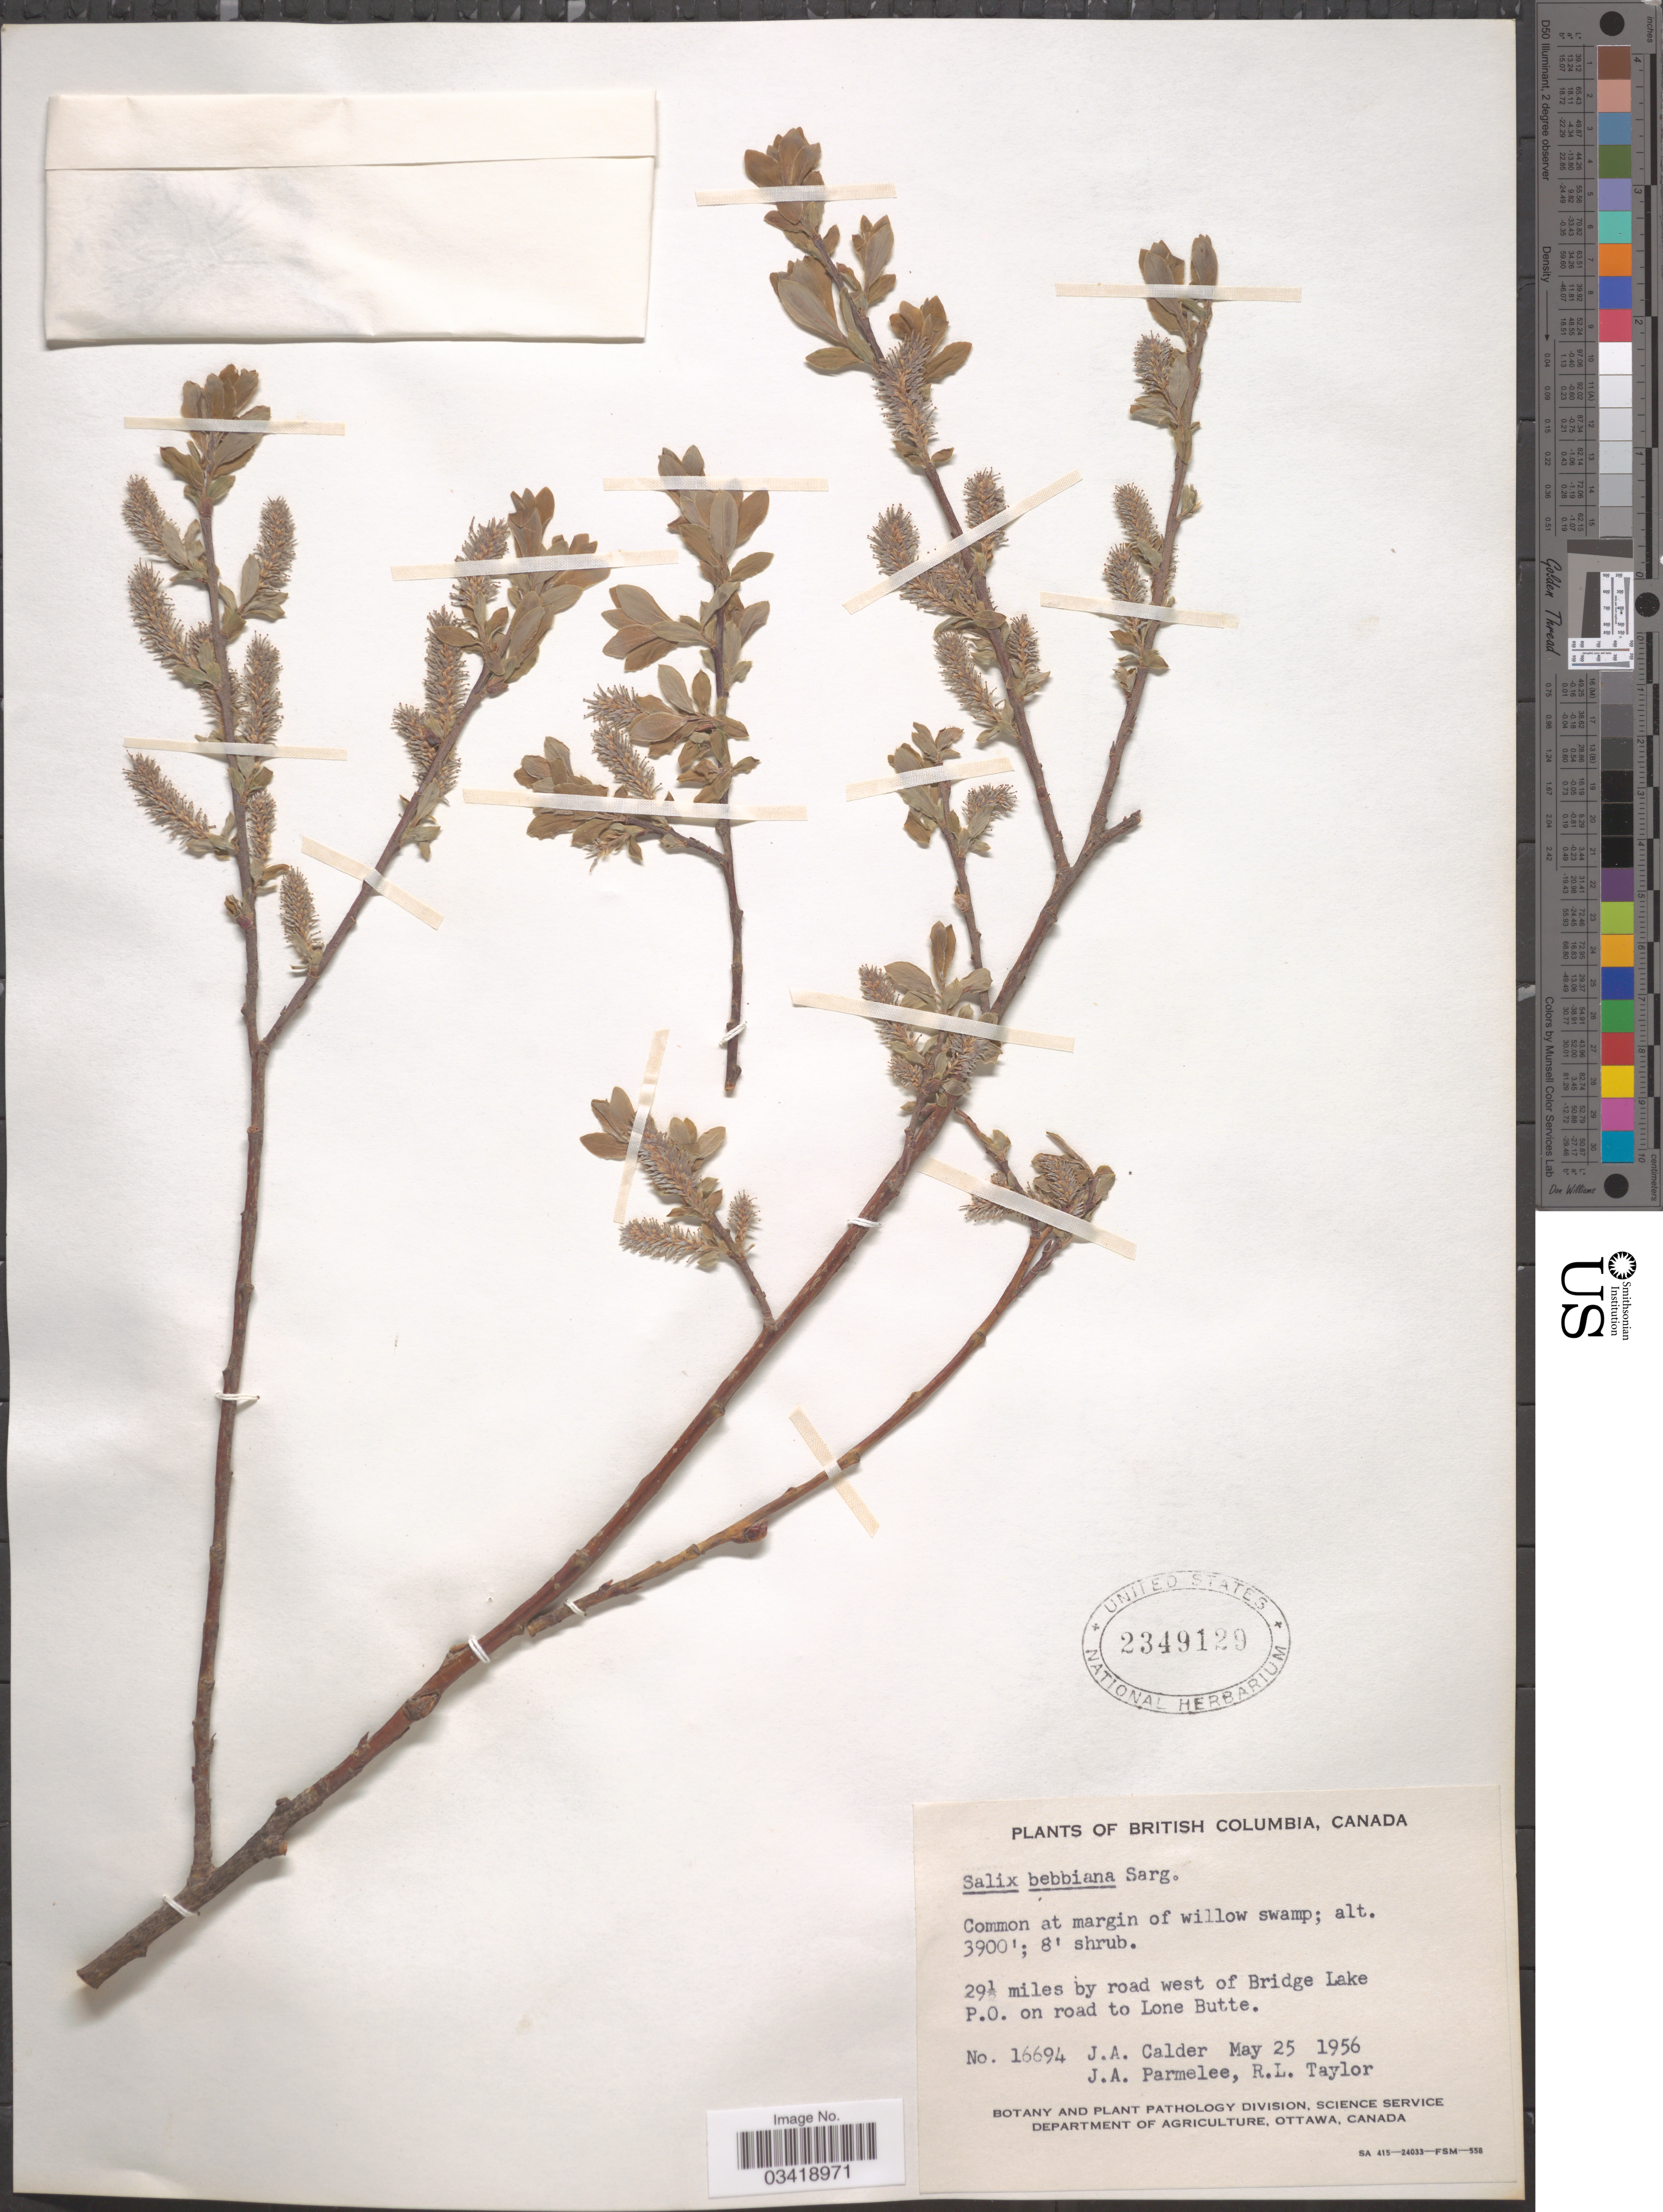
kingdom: Plantae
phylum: Tracheophyta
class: Magnoliopsida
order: Malpighiales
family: Salicaceae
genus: Salix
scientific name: Salix bebbiana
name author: Sarg.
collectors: J. A. Calder, J. A. Parmelee & R. Taylor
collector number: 16694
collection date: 1956-05-25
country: Canada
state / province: British Columbia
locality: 29½ miles by road west of Bridge Lake P.O. on road to Lone Butte.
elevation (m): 1189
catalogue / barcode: US 2349129